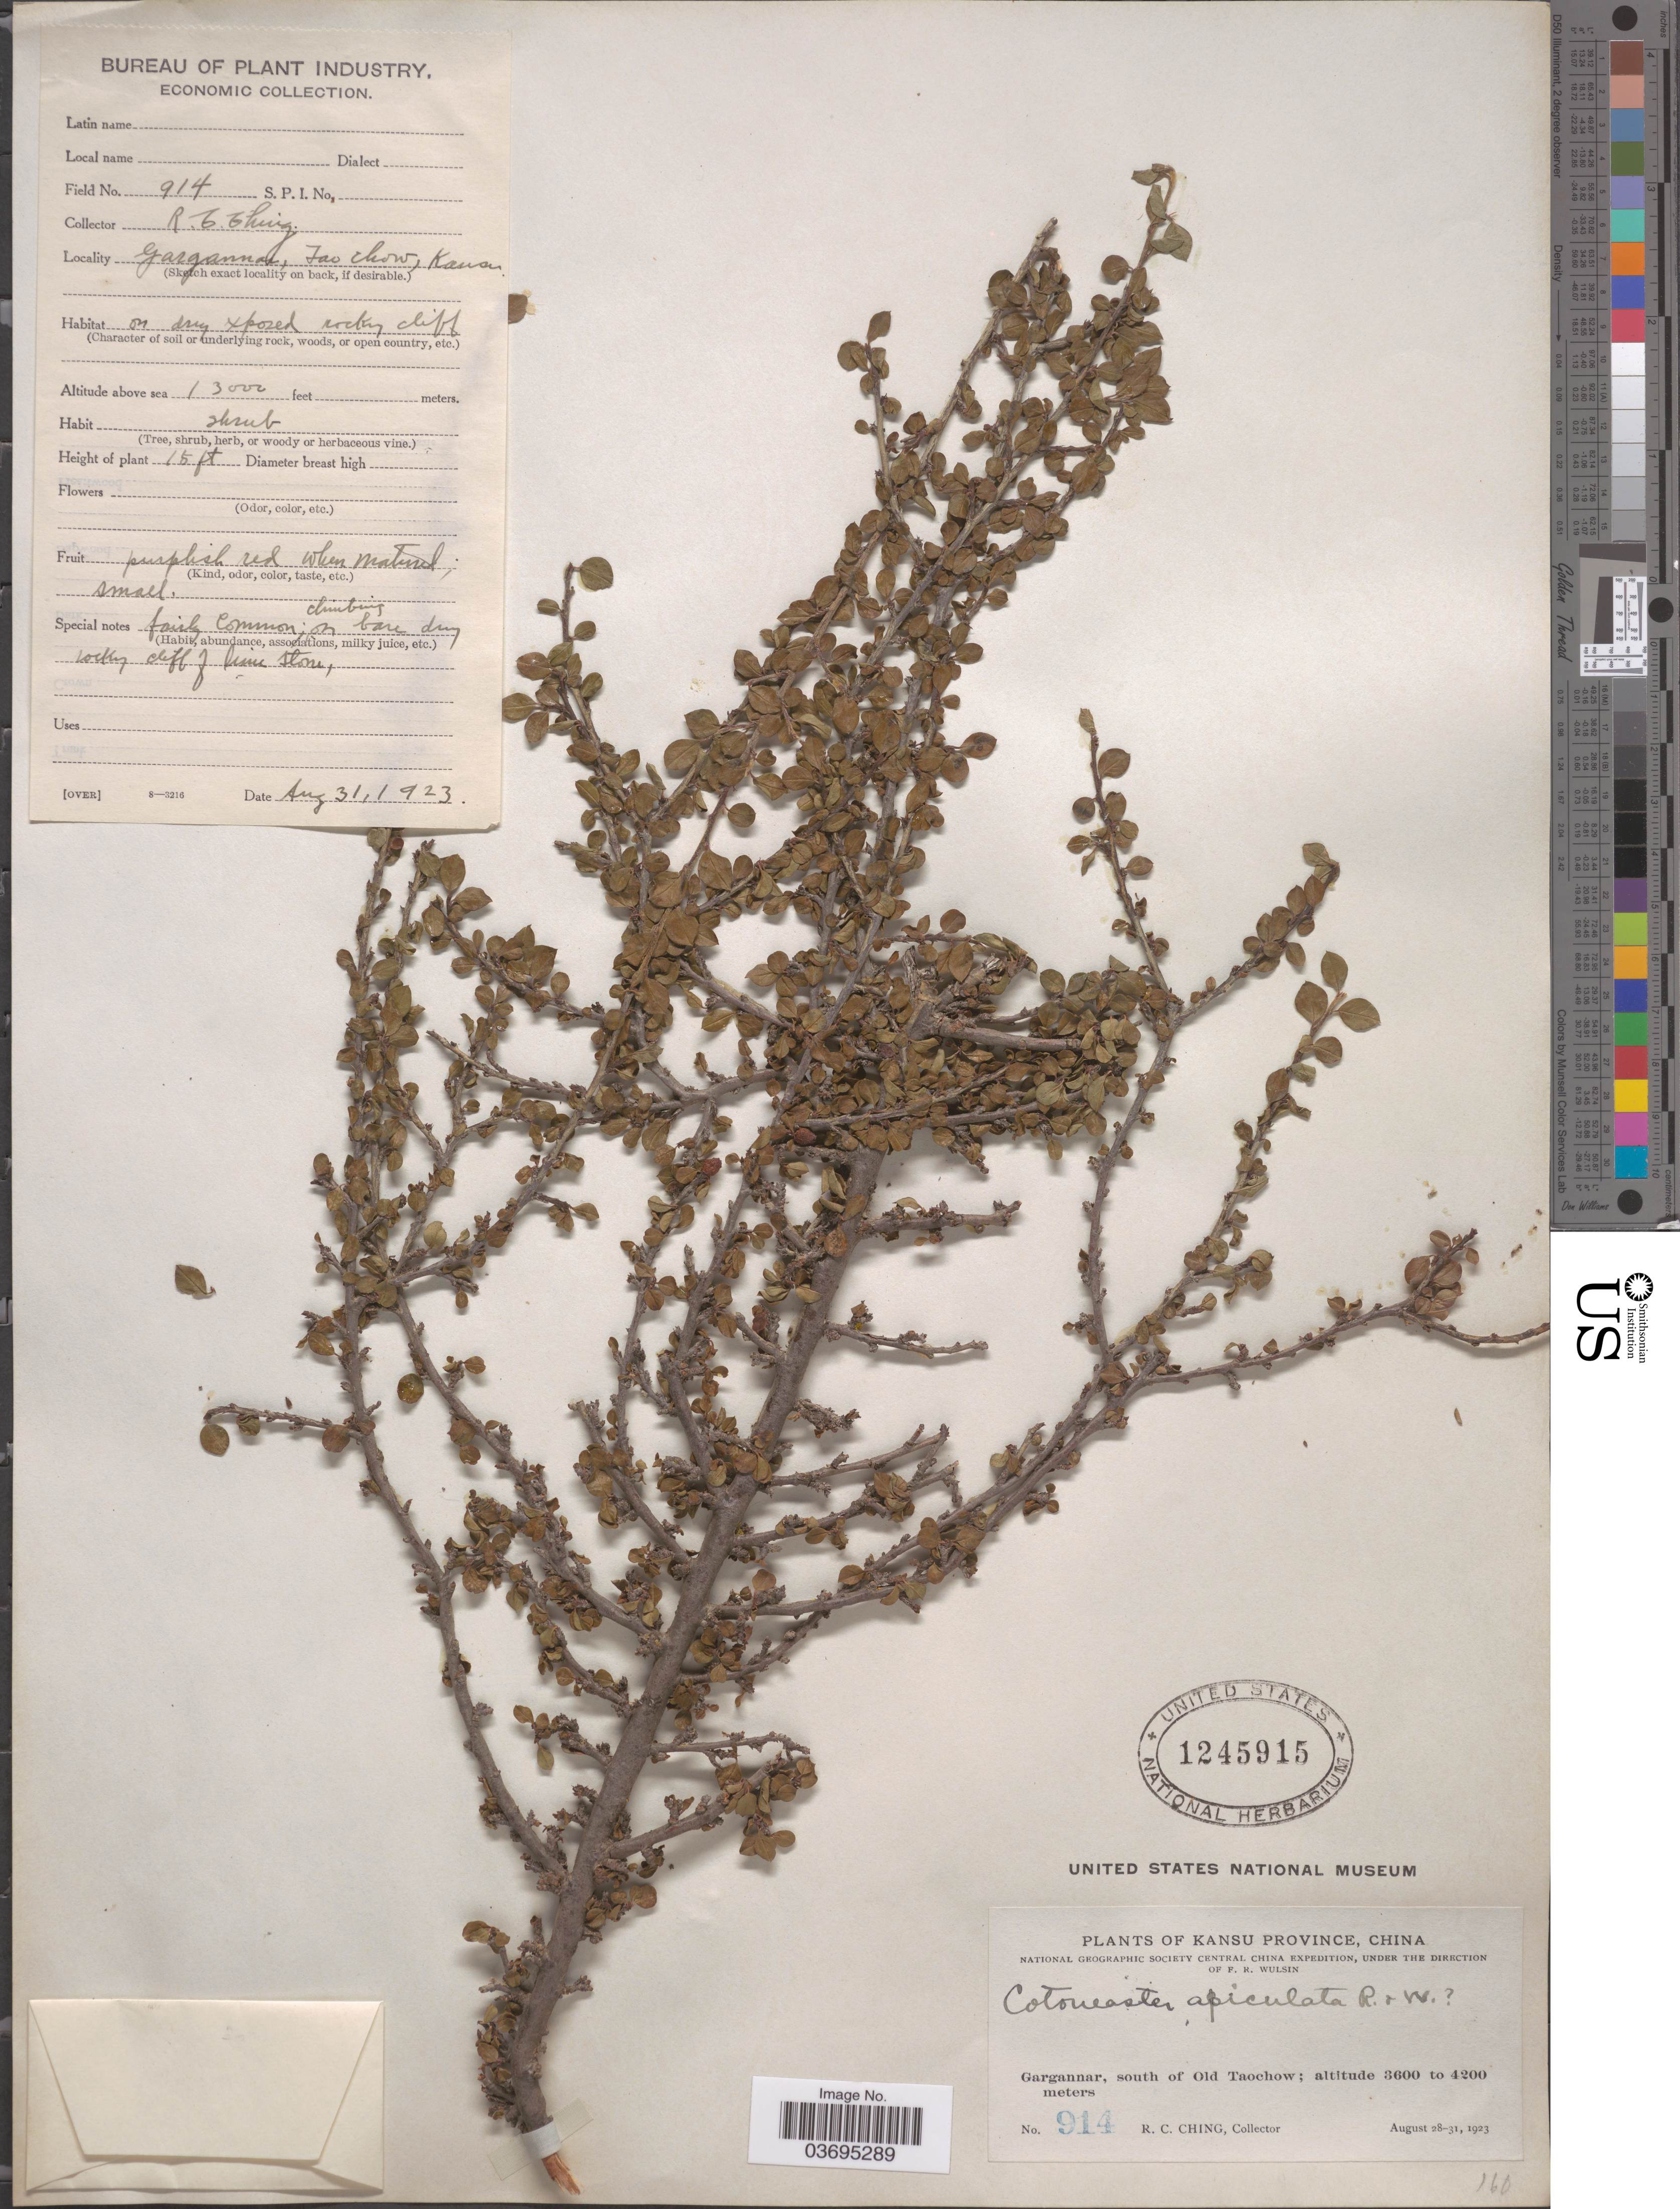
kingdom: Plantae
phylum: Tracheophyta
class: Magnoliopsida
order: Rosales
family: Rosaceae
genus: Cotoneaster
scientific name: Cotoneaster apiculatus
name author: Rehder & E.H. Wilson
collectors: R. C. Ching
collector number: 914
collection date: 1923-08-31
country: China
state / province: Gansu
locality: Kansu Province. Gargannar, south of Old Taochow. Tao Chow.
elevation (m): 3962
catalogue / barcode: US 1245915